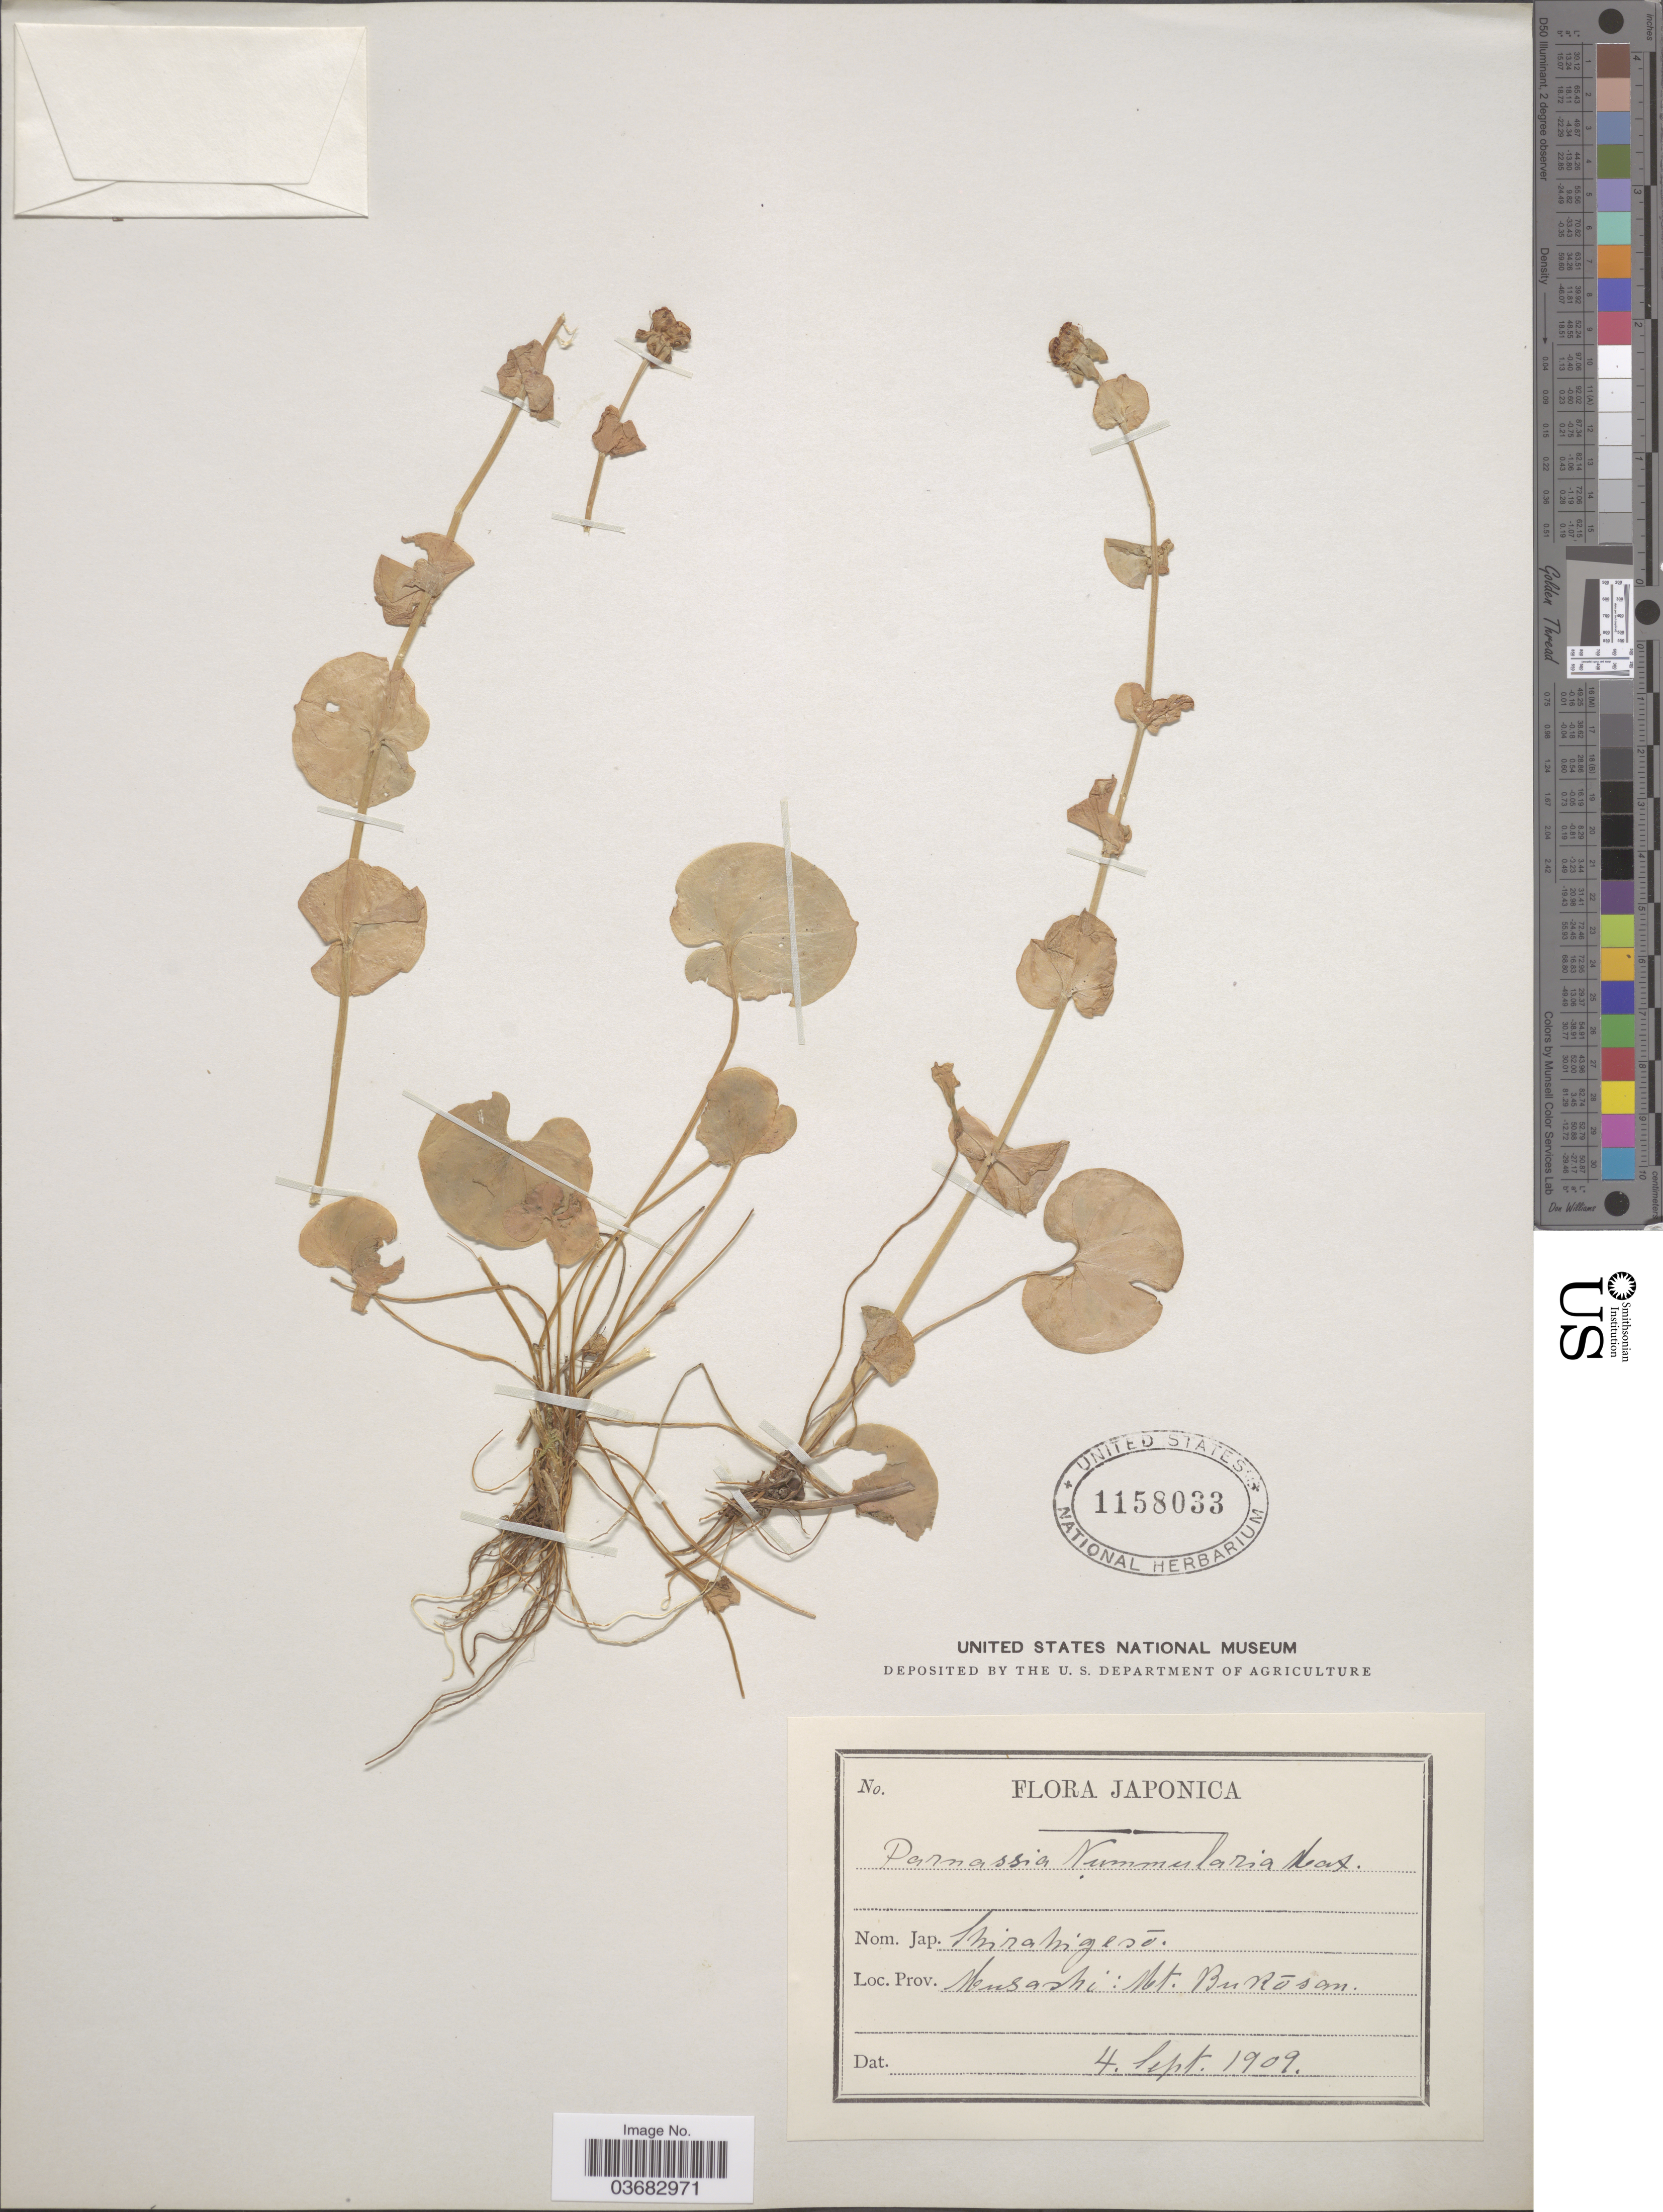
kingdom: Plantae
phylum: Tracheophyta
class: Magnoliopsida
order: Celastrales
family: Parnassiaceae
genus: Parnassia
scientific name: Parnassia nummularia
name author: Maxim.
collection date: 1909-09-04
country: Japan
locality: Prov. Musashi: Mt. Bukosan.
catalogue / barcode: US 1158033